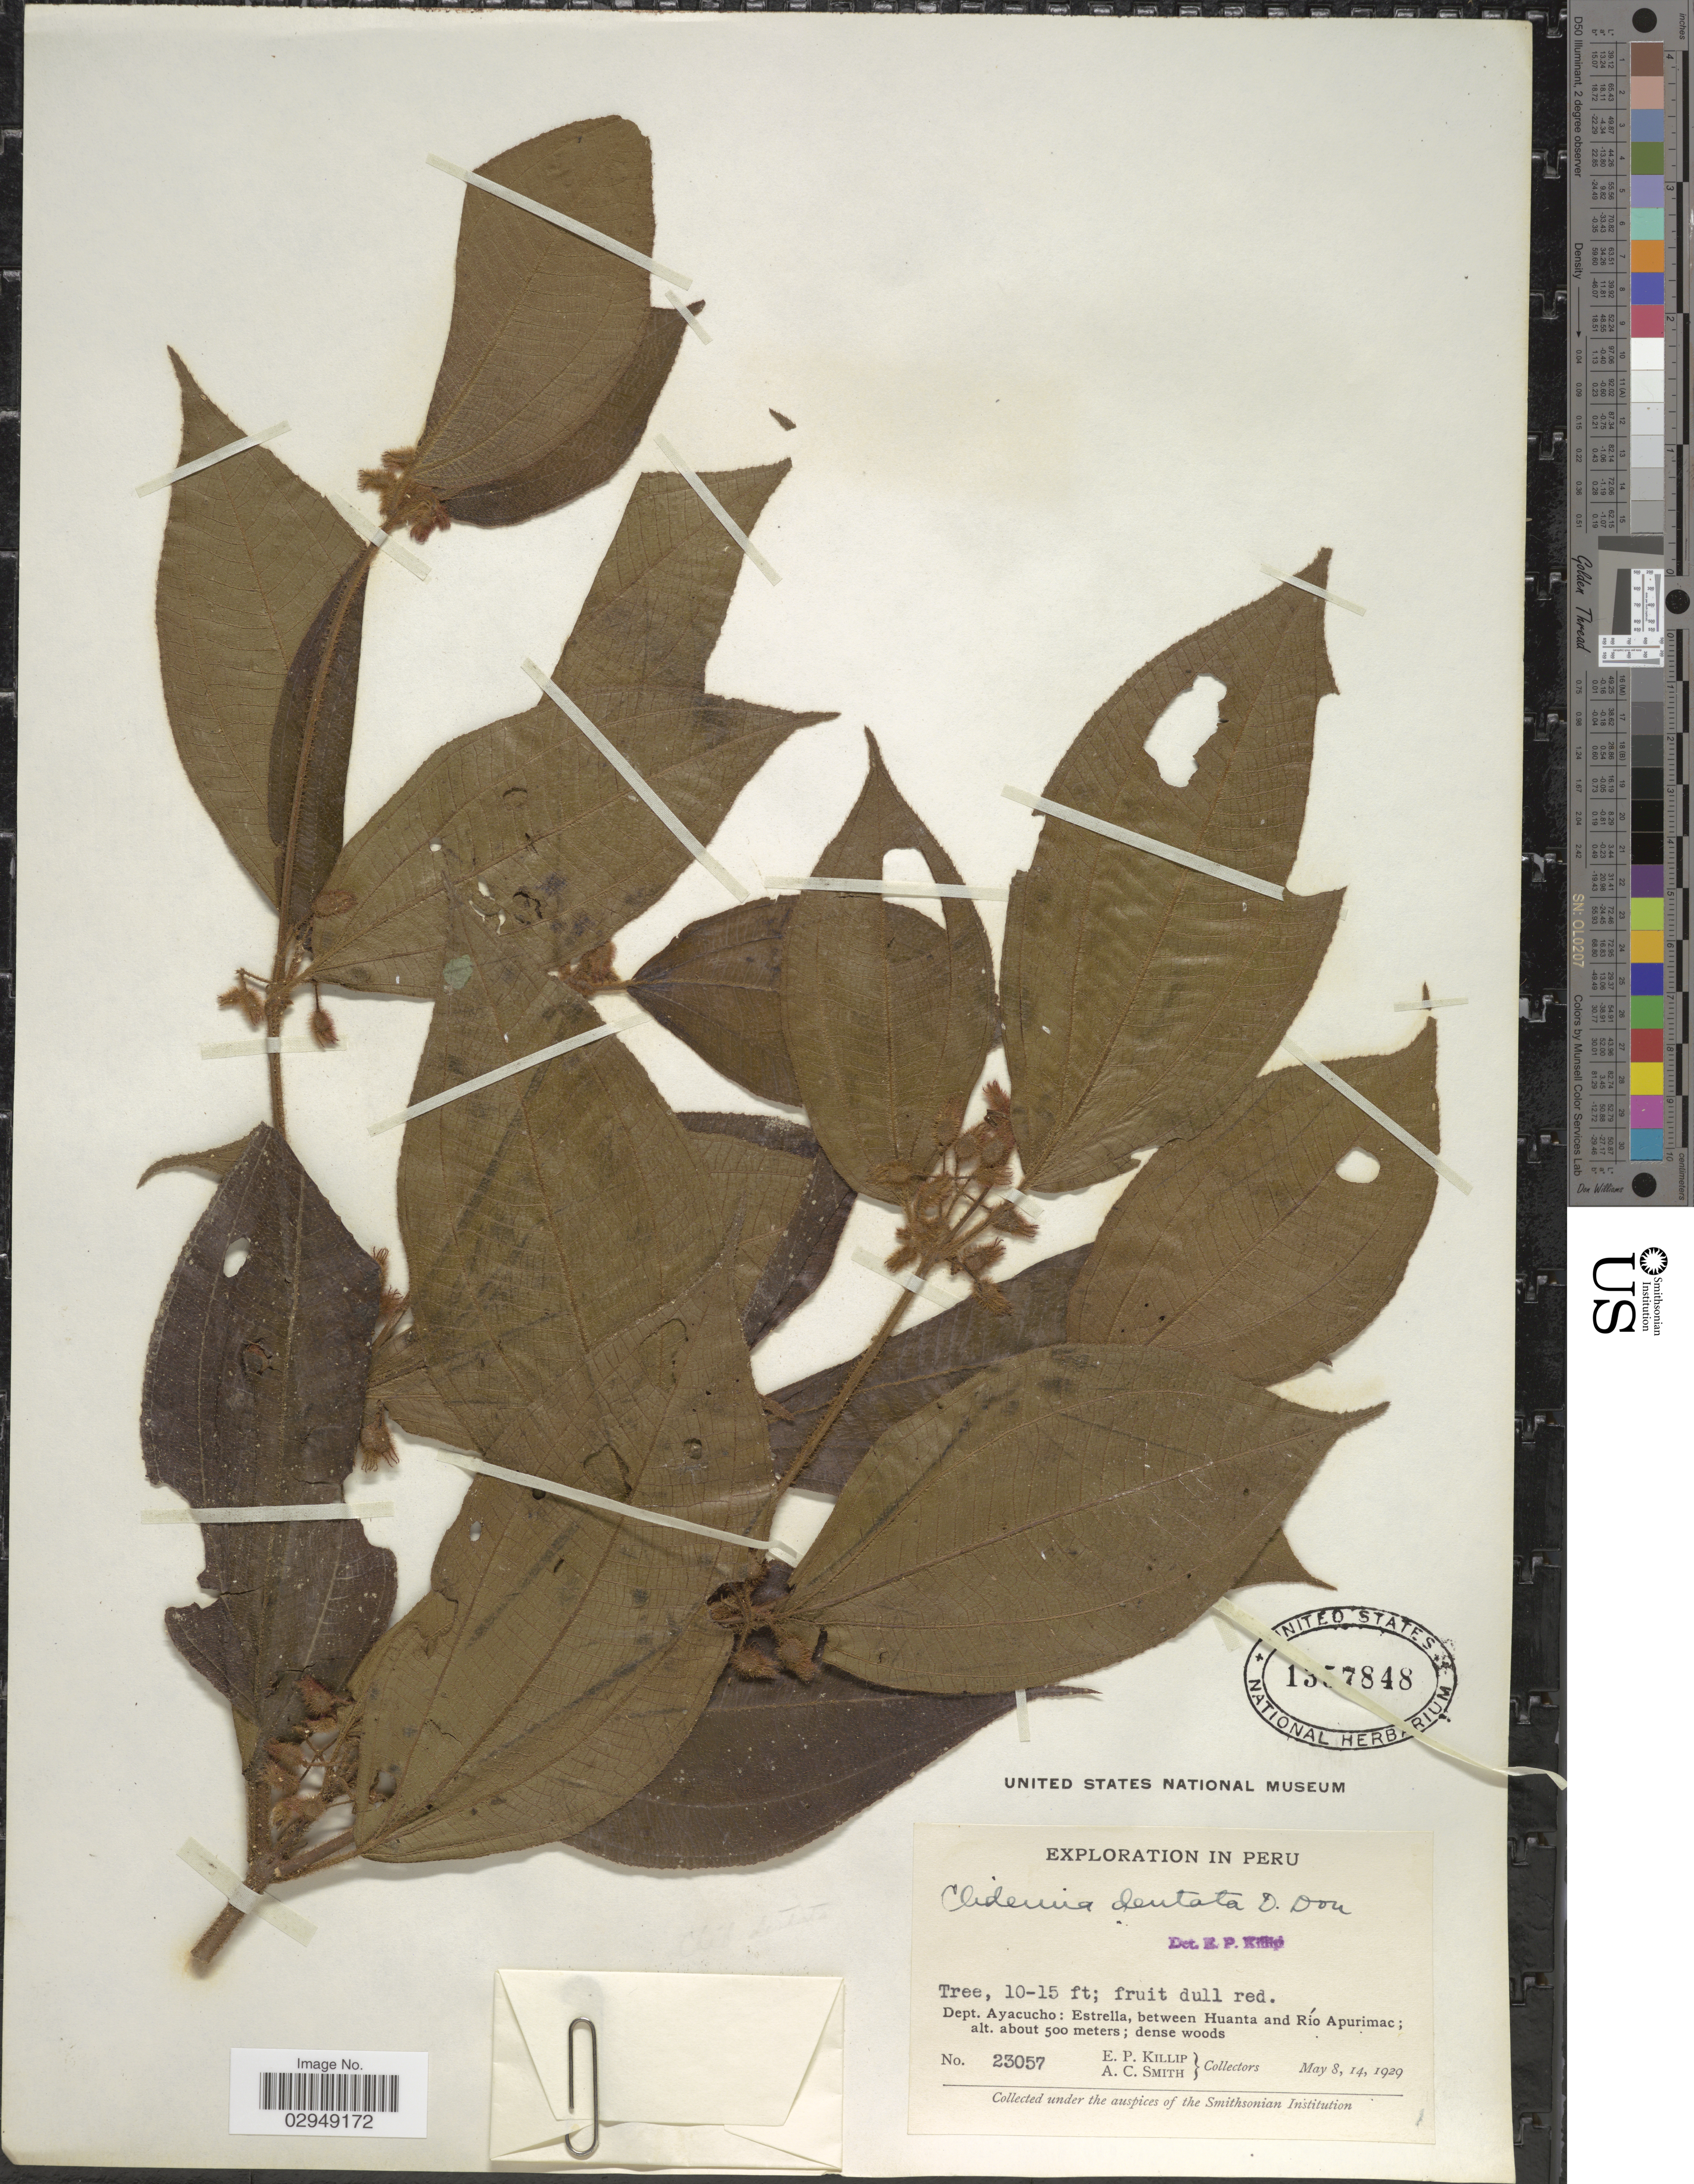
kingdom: Plantae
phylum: Tracheophyta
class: Magnoliopsida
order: Myrtales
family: Melastomataceae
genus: Clidemia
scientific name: Clidemia dentata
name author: D. Don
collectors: E. P. Killip & A. C. Smith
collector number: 23057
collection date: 1929-05-08/1929-05-14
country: Peru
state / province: Ayacucho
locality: Dept. Ayacucho, Estrella, between Huanta and Río Apurimac.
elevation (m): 500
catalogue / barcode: US 1357848